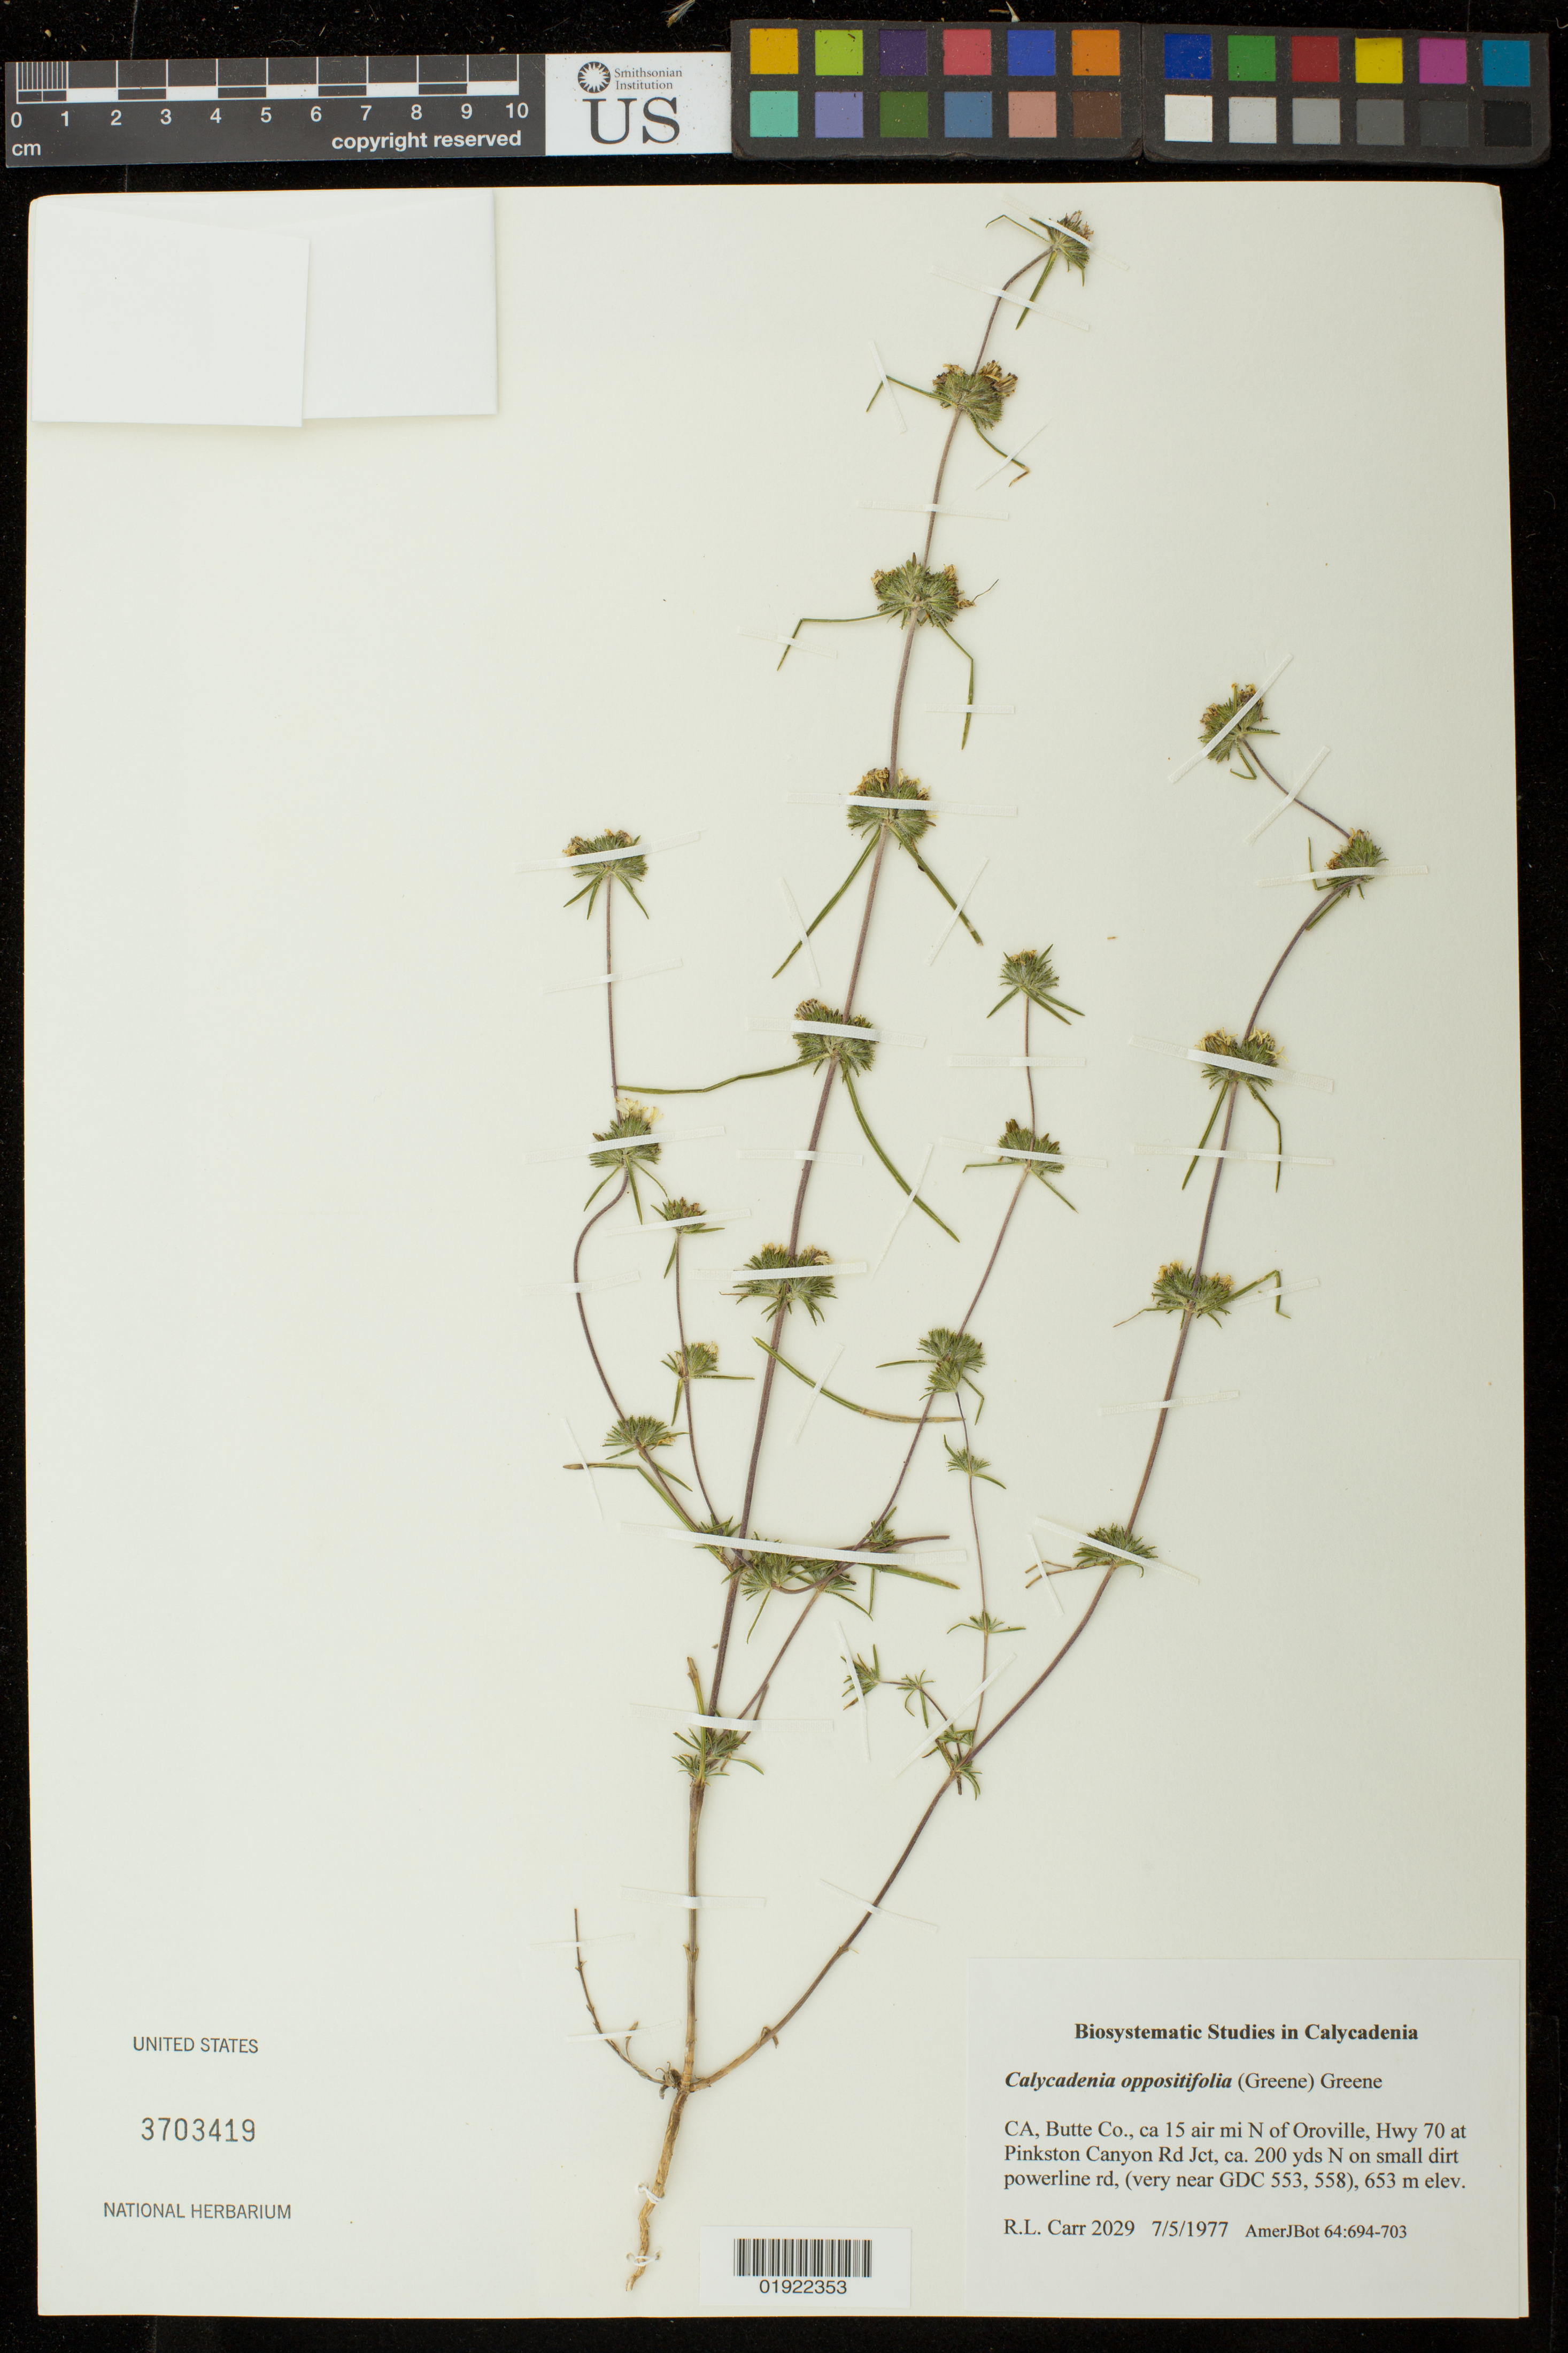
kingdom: Plantae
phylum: Tracheophyta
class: Magnoliopsida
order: Asterales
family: Asteraceae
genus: Calycadenia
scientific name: Calycadenia oppositifolia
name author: (Greene) Greene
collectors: R. Carr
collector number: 2029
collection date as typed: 7/5/1977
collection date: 1977-07-05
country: United States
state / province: California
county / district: Butte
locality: ca 15 air mi N of Oroville, Hwy 70 at Pinkston Canyon Rd Jct, ca. 200 yds N on small dirt powerline rd.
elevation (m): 653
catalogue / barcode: US 3703419